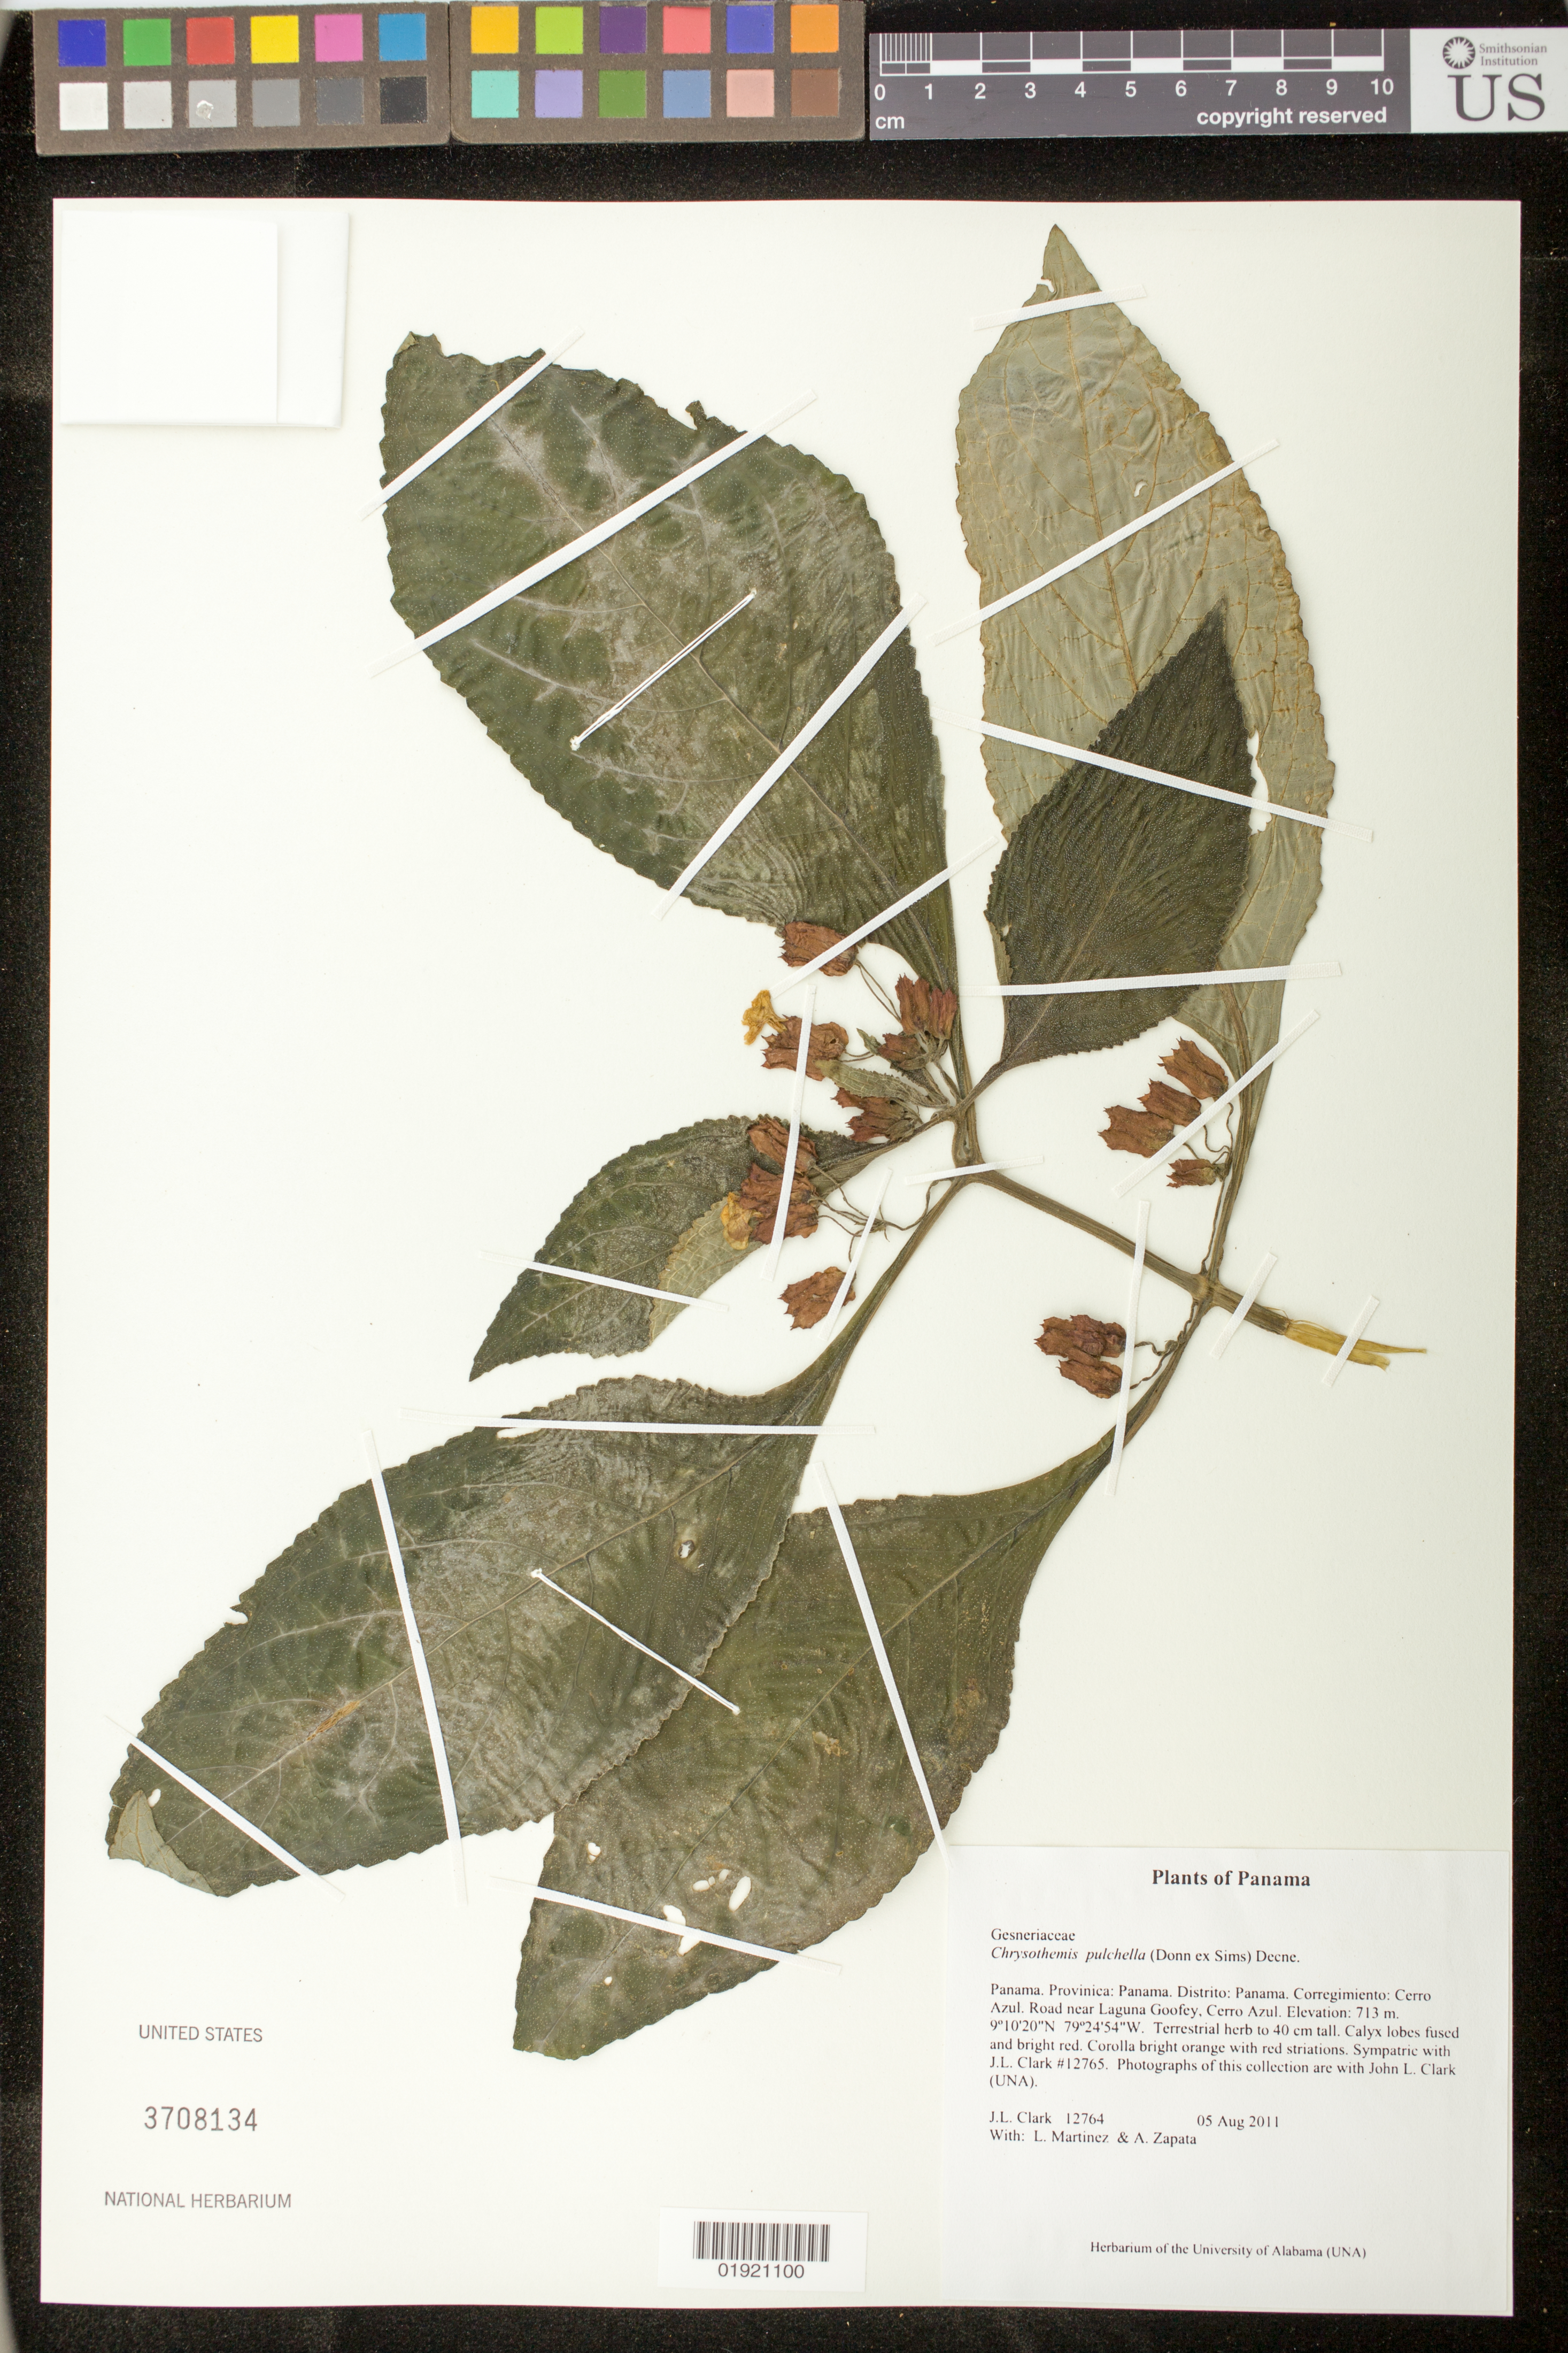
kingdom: Plantae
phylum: Tracheophyta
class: Magnoliopsida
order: Lamiales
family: Gesneriaceae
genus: Chrysothemis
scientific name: Chrysothemis pulchella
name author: (Donn ex Sims) Decne.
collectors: J. L. Clark, L. Martinez & A. Zapata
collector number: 12764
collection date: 2011-08-05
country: Panama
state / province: Panamá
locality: Corregimiento: Cerro Azul. Road to Pacora (near Cerro Jefe).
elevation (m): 713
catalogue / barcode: US 3708134